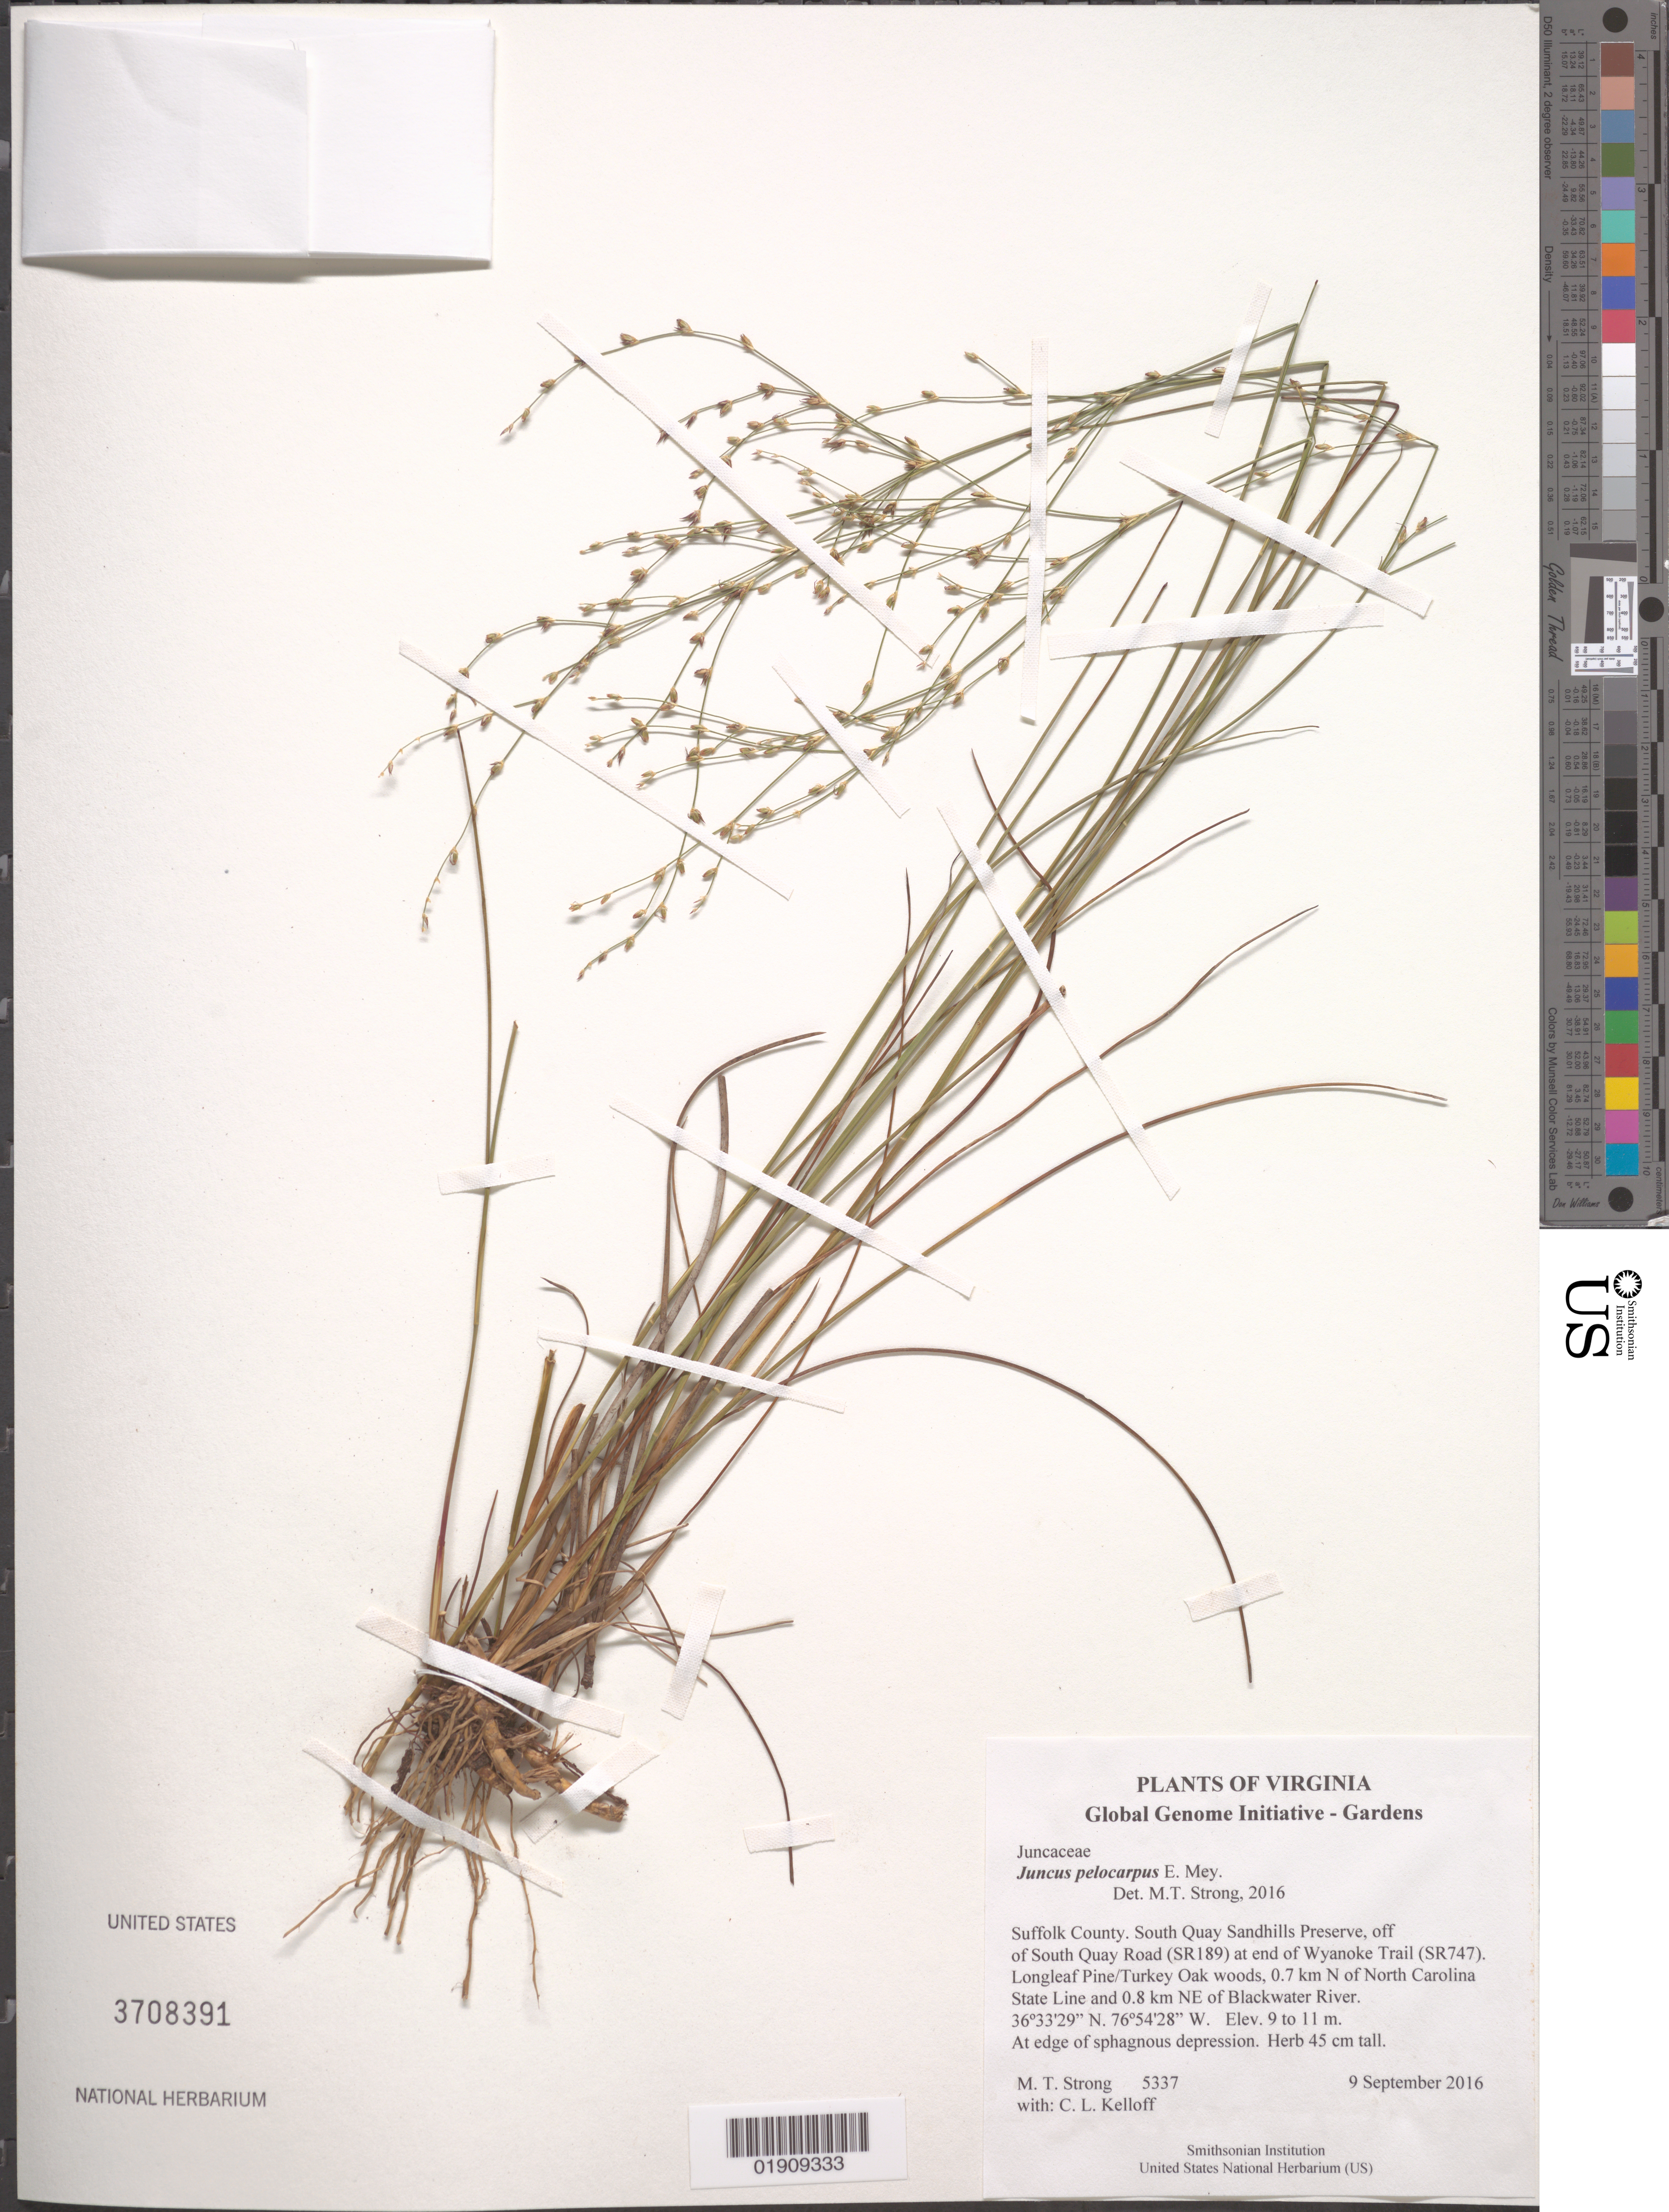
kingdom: Plantae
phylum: Tracheophyta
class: Liliopsida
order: Poales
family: Juncaceae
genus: Juncus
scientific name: Juncus pelocarpus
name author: E. Mey.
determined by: Strong, Mark T., (BOT), Smithsonian Institution - National Museum of Natural History (UNITED STATES)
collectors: M. T. Strong & C. L. Kelloff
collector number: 5337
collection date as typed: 9 September 2016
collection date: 2016-09-09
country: United States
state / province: Virginia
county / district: City of Suffolk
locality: South Quay Sandhills Preserve. Off of South Quay Road (SR189) at end of Wyanoke Trail (SR747). Longleaf Pine/Turkey Oak woods, 0.7 km N of North Carolina State Line and 0.8 km NE of Blackwater River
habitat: At edge of sphagnous depression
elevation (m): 9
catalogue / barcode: US 3708391